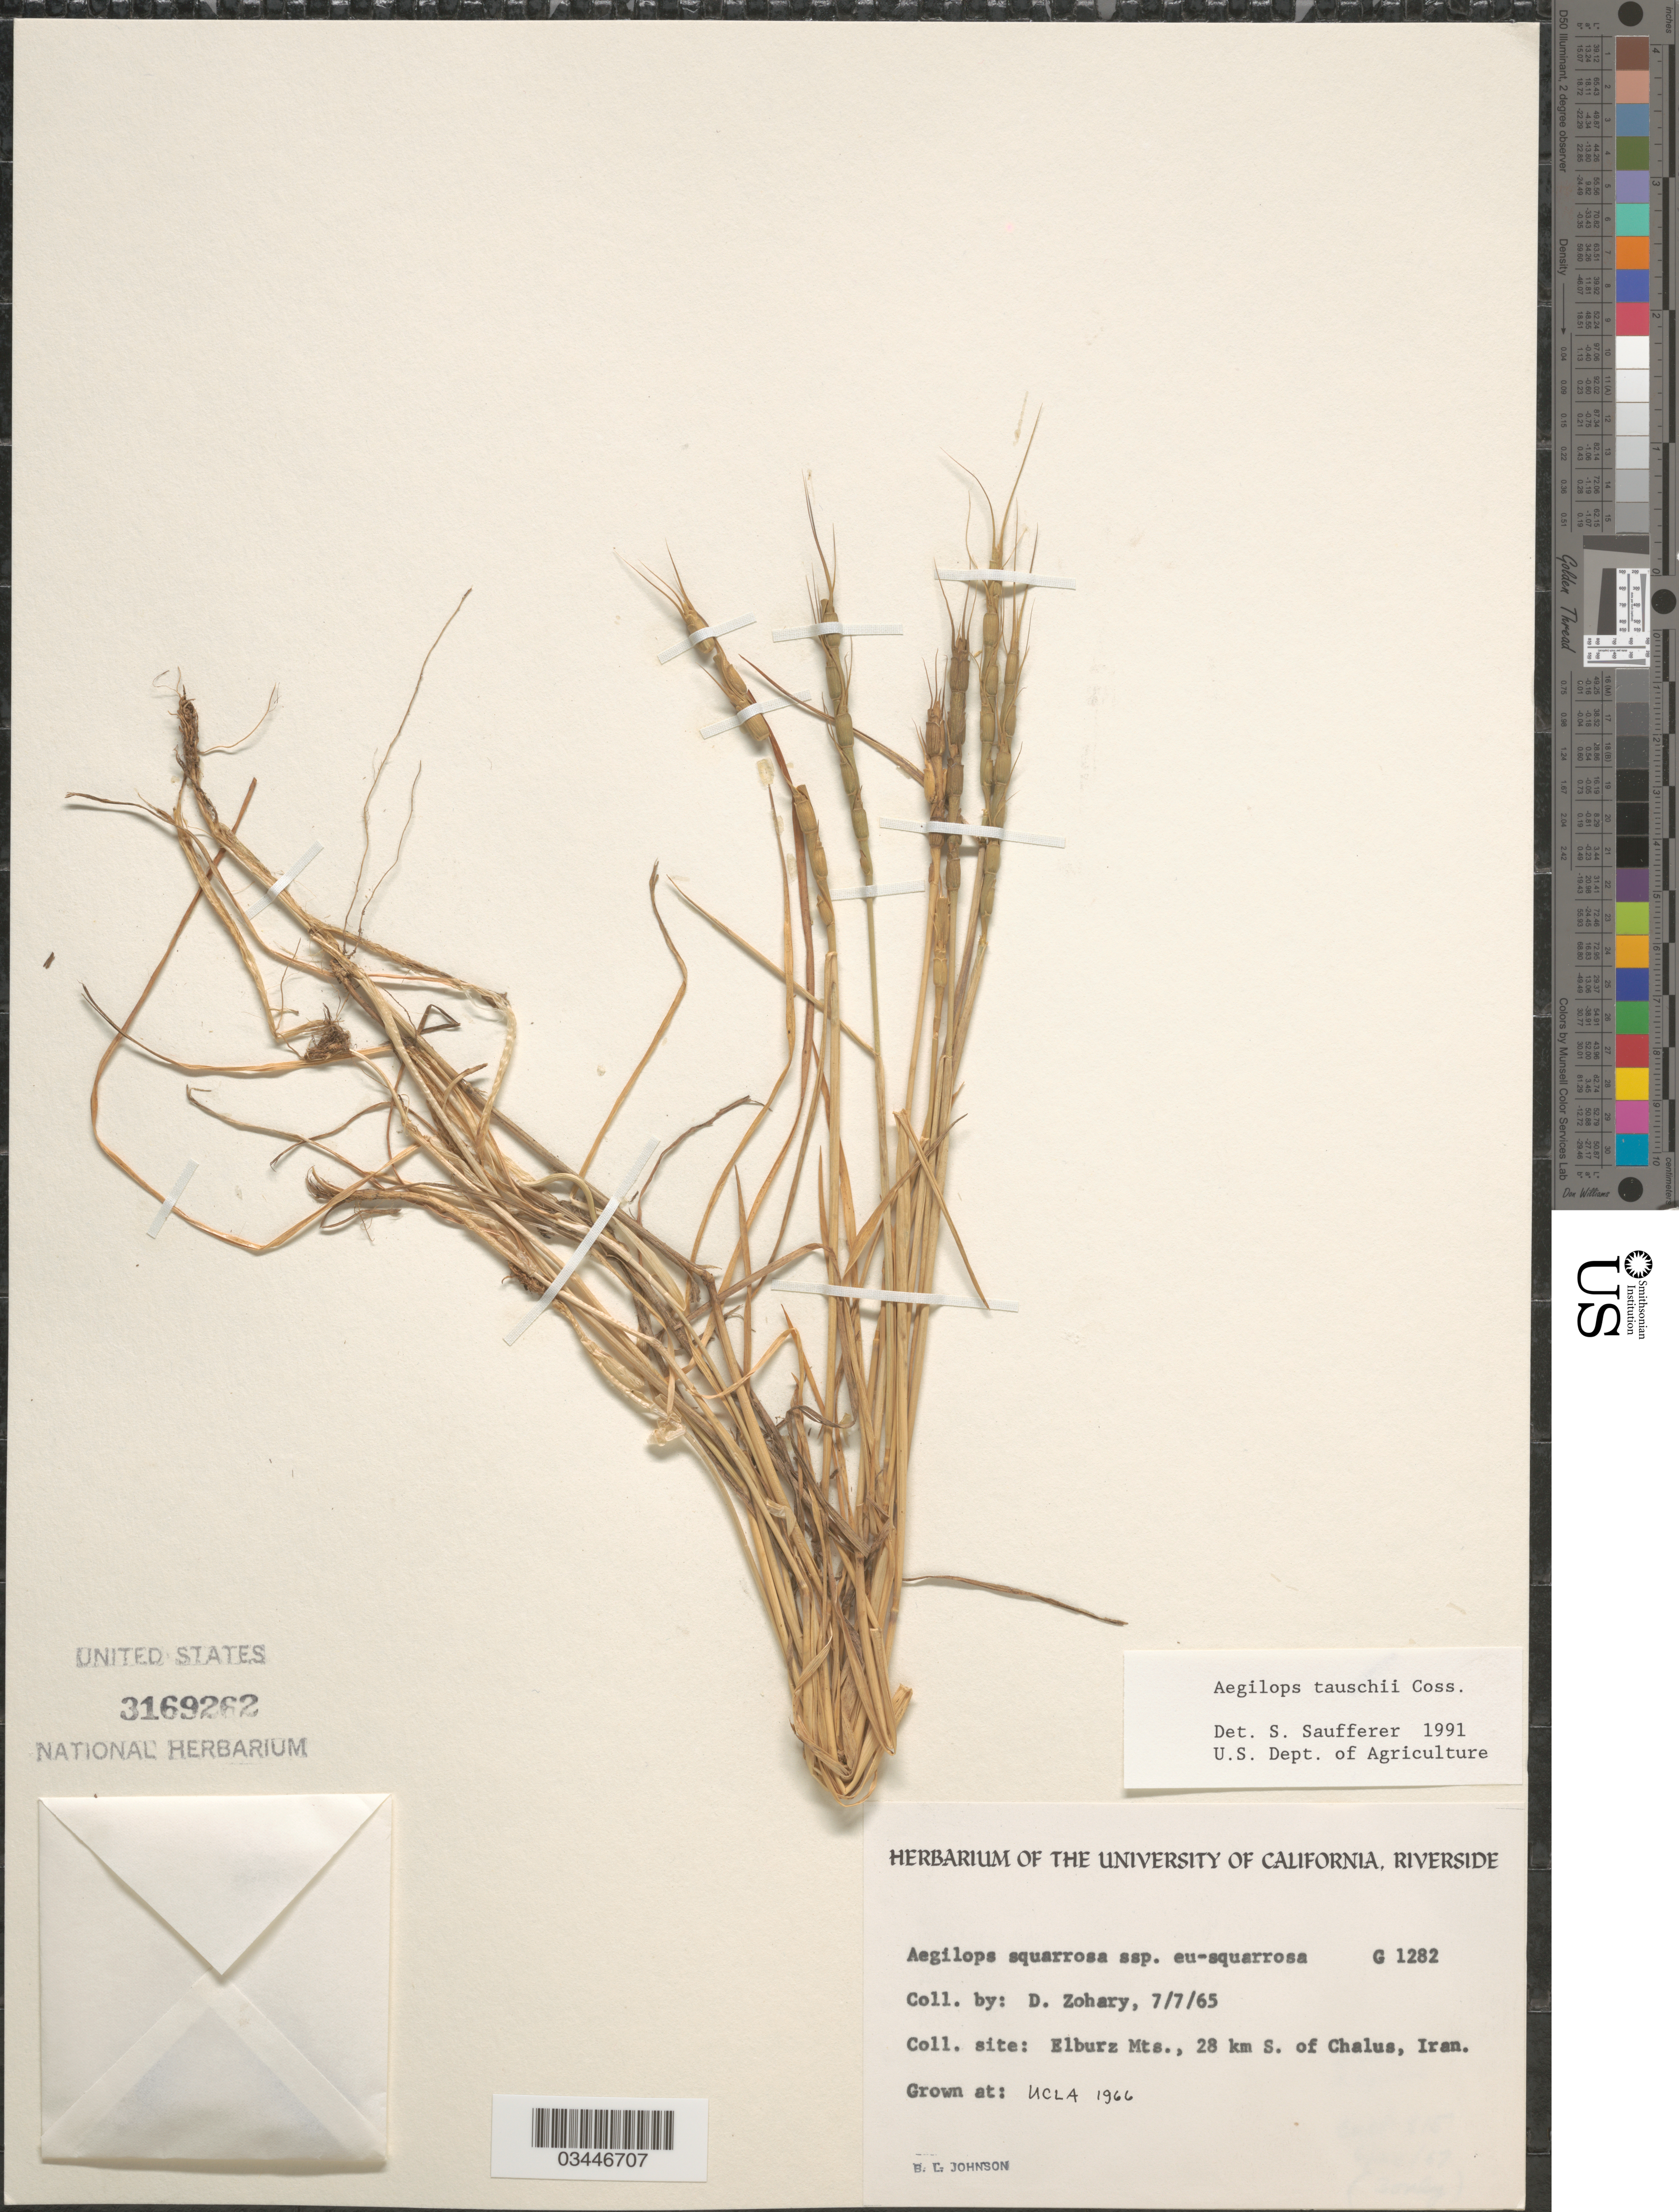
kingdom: Plantae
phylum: Tracheophyta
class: Liliopsida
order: Poales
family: Poaceae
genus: Aegilops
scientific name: Aegilops tauschii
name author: Coss.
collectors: B. Johnson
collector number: G1282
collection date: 1966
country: United States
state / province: California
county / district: Los Angeles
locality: UCLA.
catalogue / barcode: US 3169262